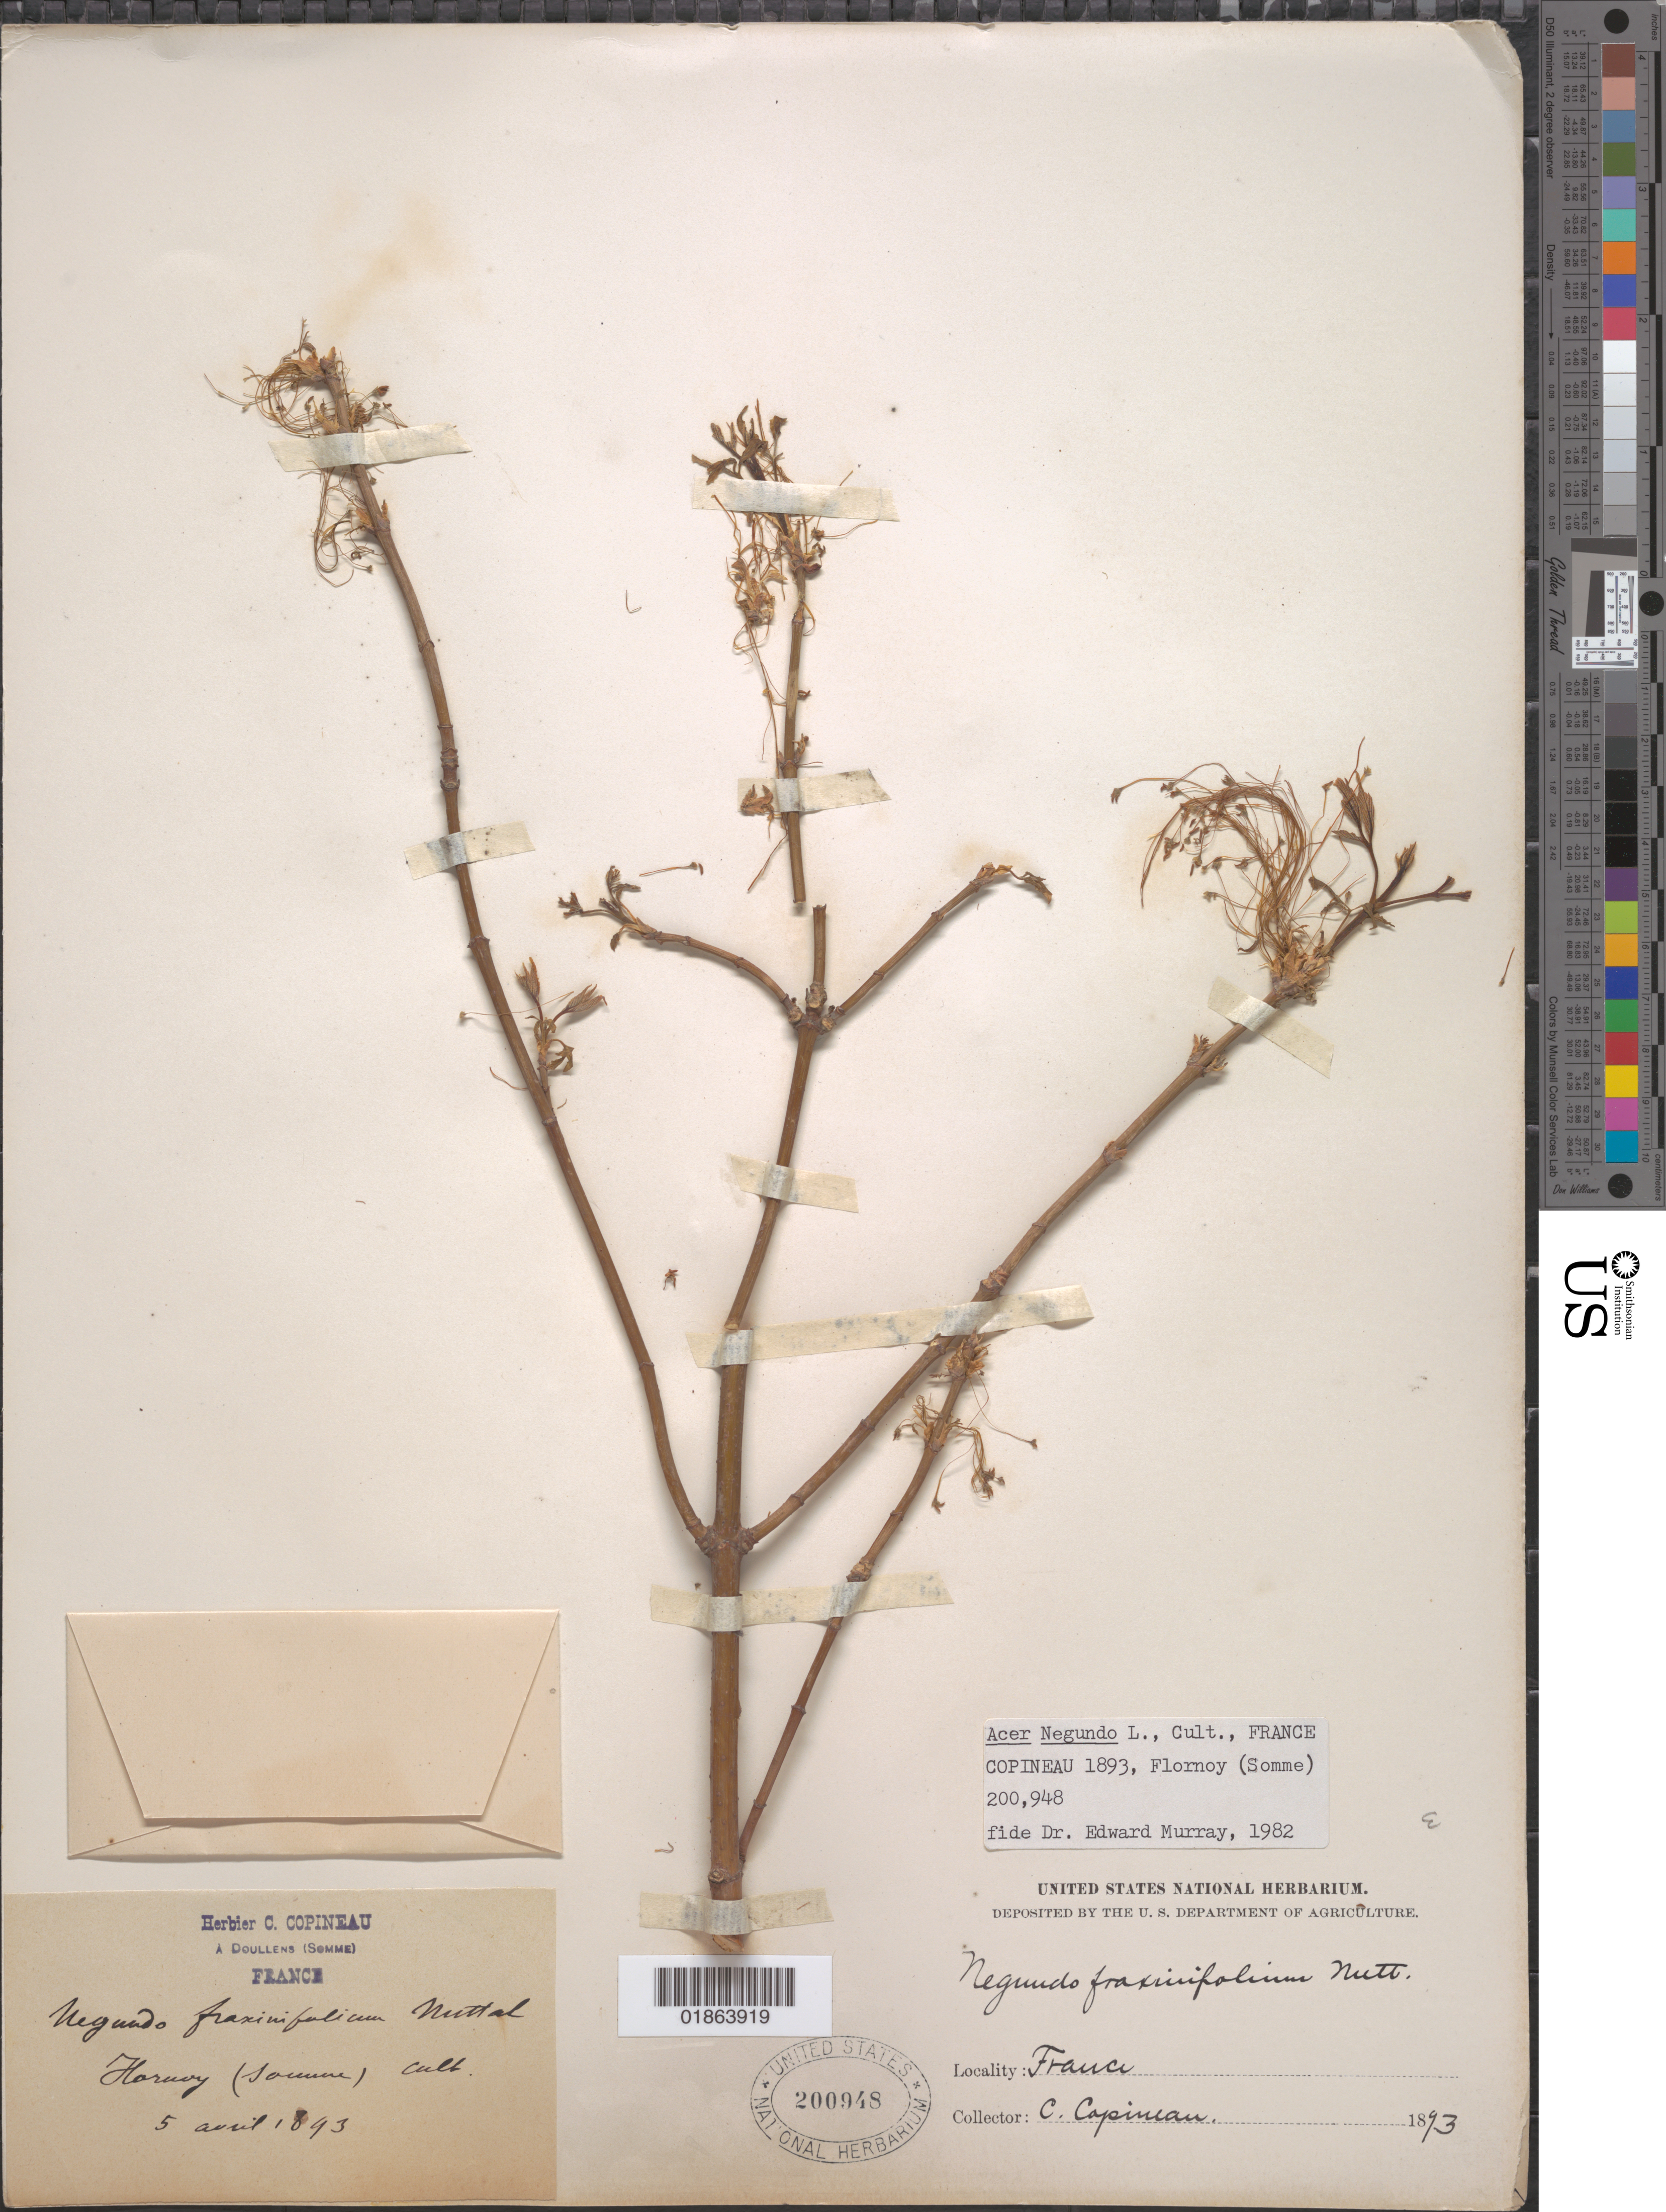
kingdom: Plantae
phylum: Tracheophyta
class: Magnoliopsida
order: Sapindales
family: Sapindaceae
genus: Acer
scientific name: Acer negundo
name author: L.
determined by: Murray, Edward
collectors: C. Copineau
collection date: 1893-04-05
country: France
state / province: Hauts-de-France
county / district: Somme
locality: Hornoy (Somme)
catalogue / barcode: US 200948